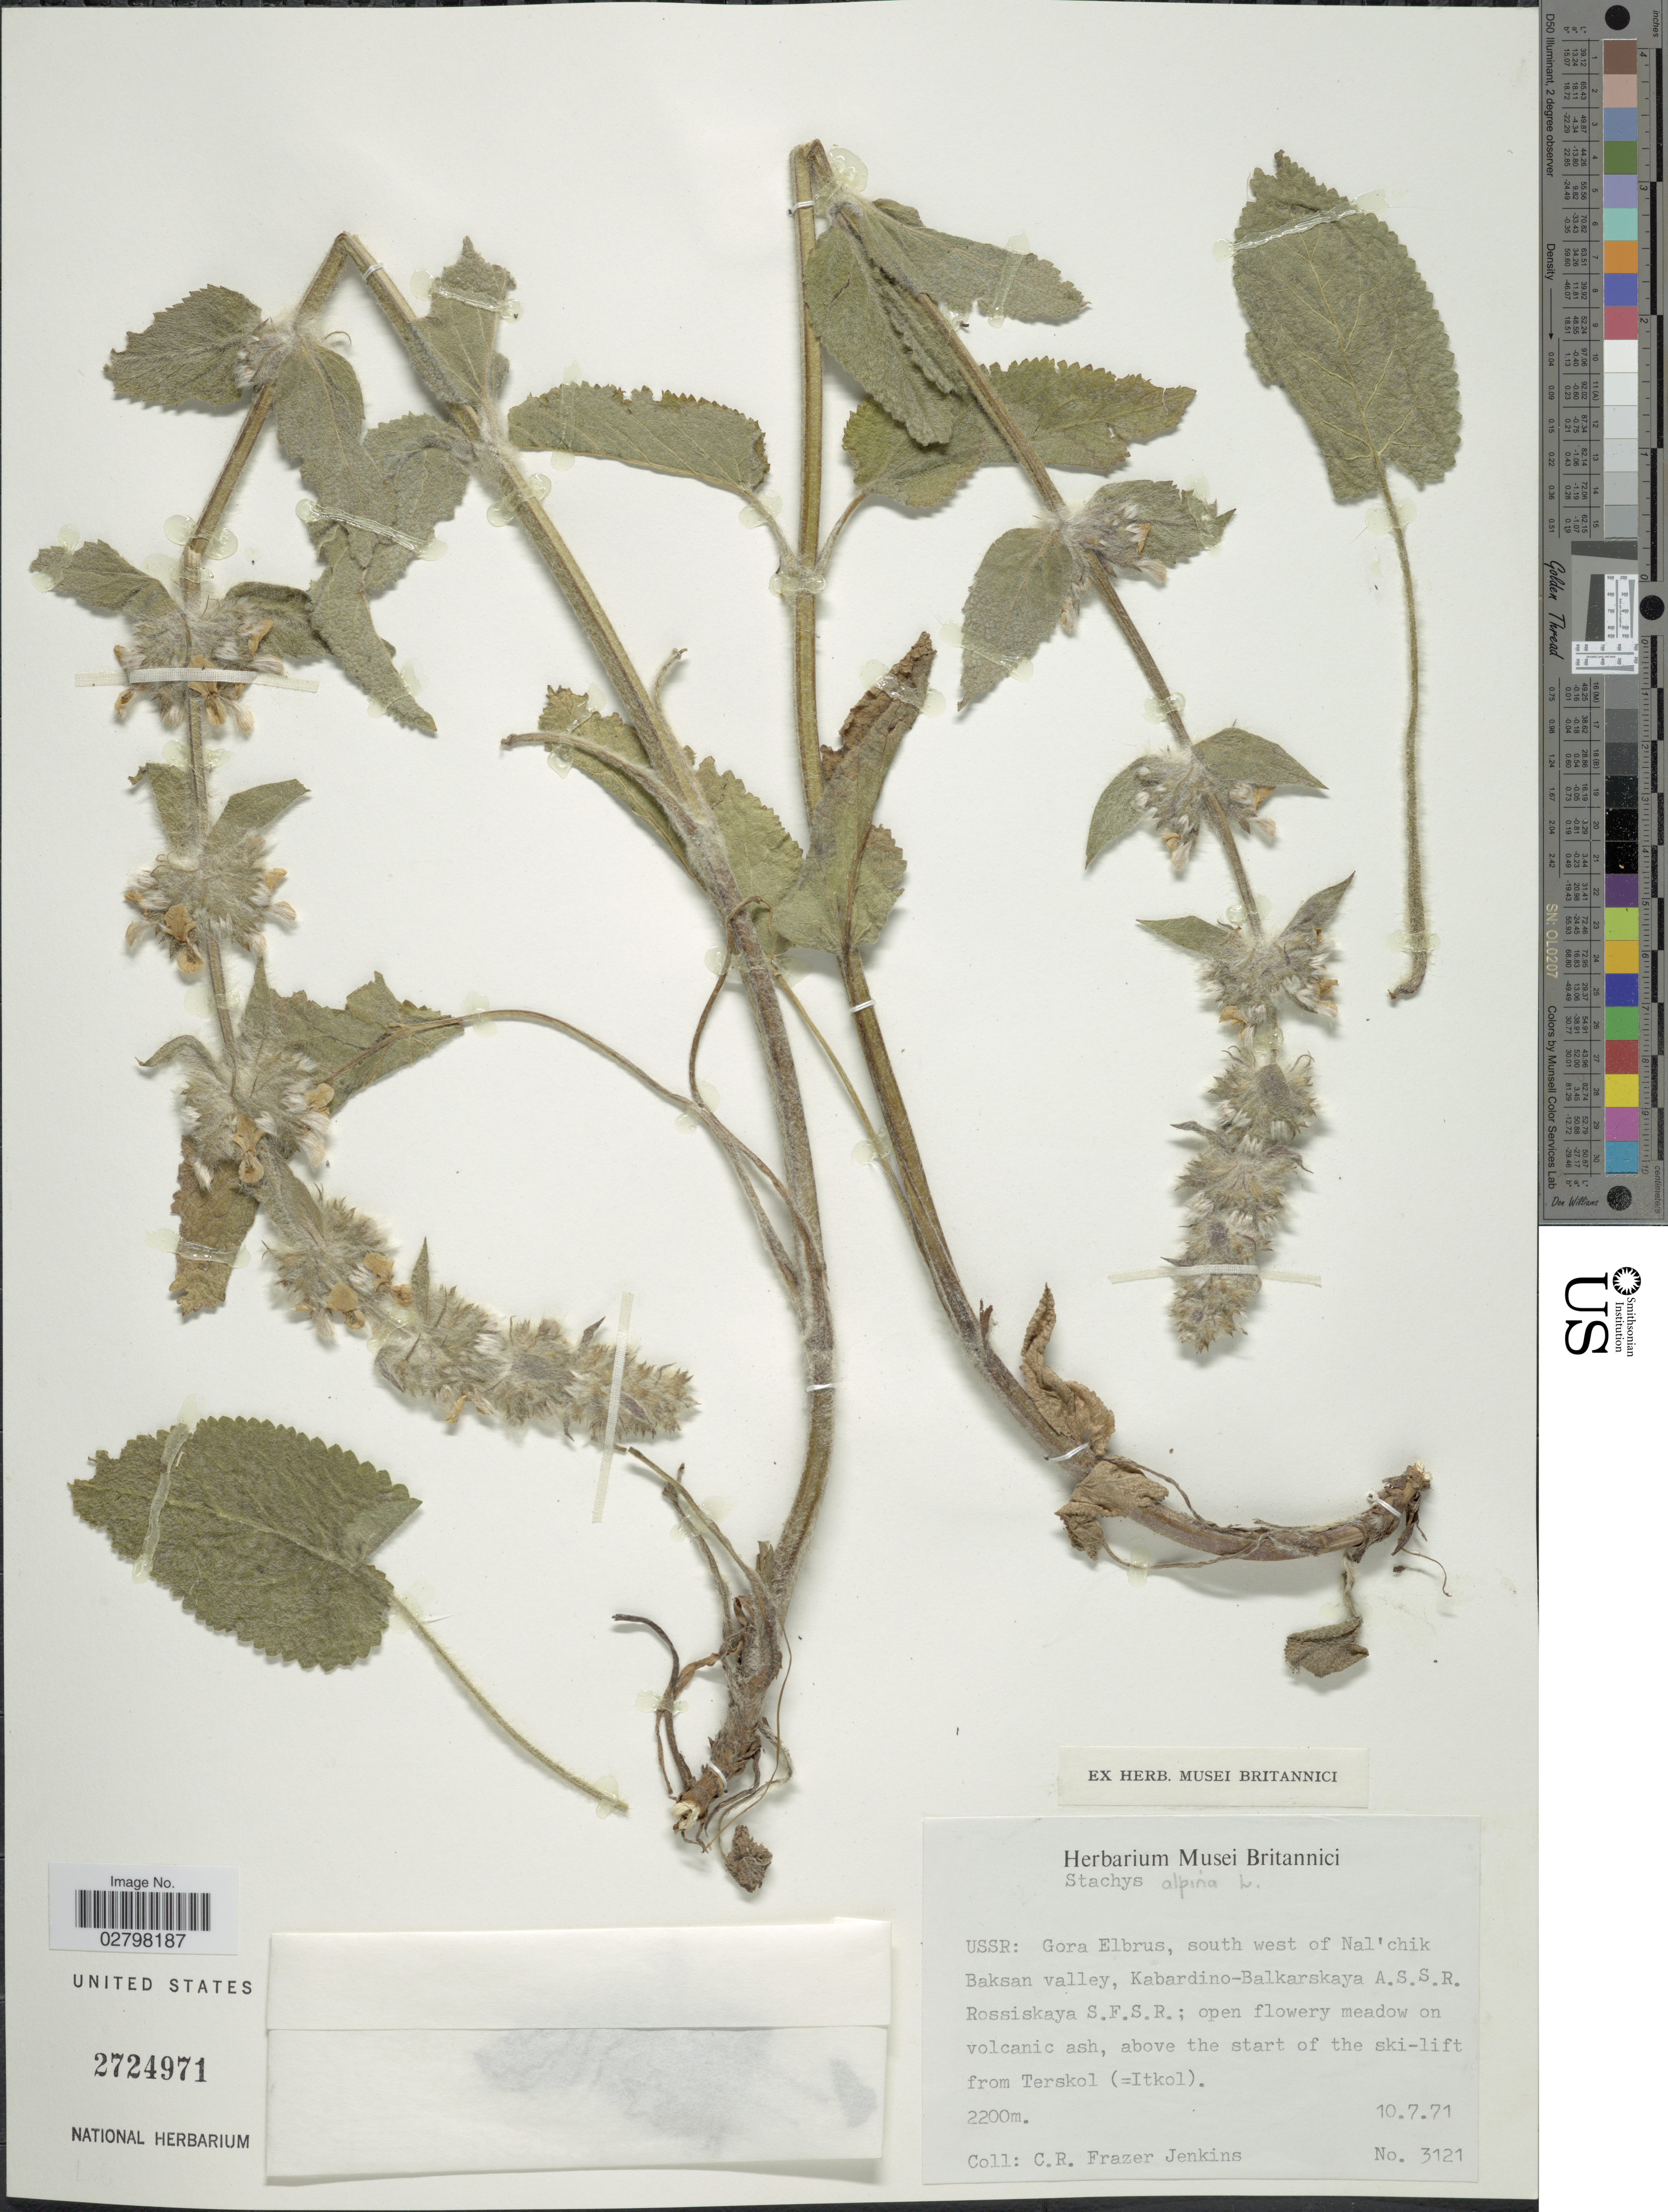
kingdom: Plantae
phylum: Tracheophyta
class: Magnoliopsida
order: Lamiales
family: Lamiaceae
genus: Stachys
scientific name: Stachys alpina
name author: L.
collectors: C. R. Fraser-Jenkins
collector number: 3121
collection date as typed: Transcribed d/m/y: 10/7/71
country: Russian Federation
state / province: Kabardino-Balkar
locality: USSR: Gora Elbrus, south west of Nal'chik Baksan valley, Kabardino-Balkarskaya A.S.S.R. Rossiskaya S.F.S.R.; open flowery meadow on volcanic ash, above the start of the ski-lift from Terskol (=Itkol).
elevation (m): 2200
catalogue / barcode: US 2724971